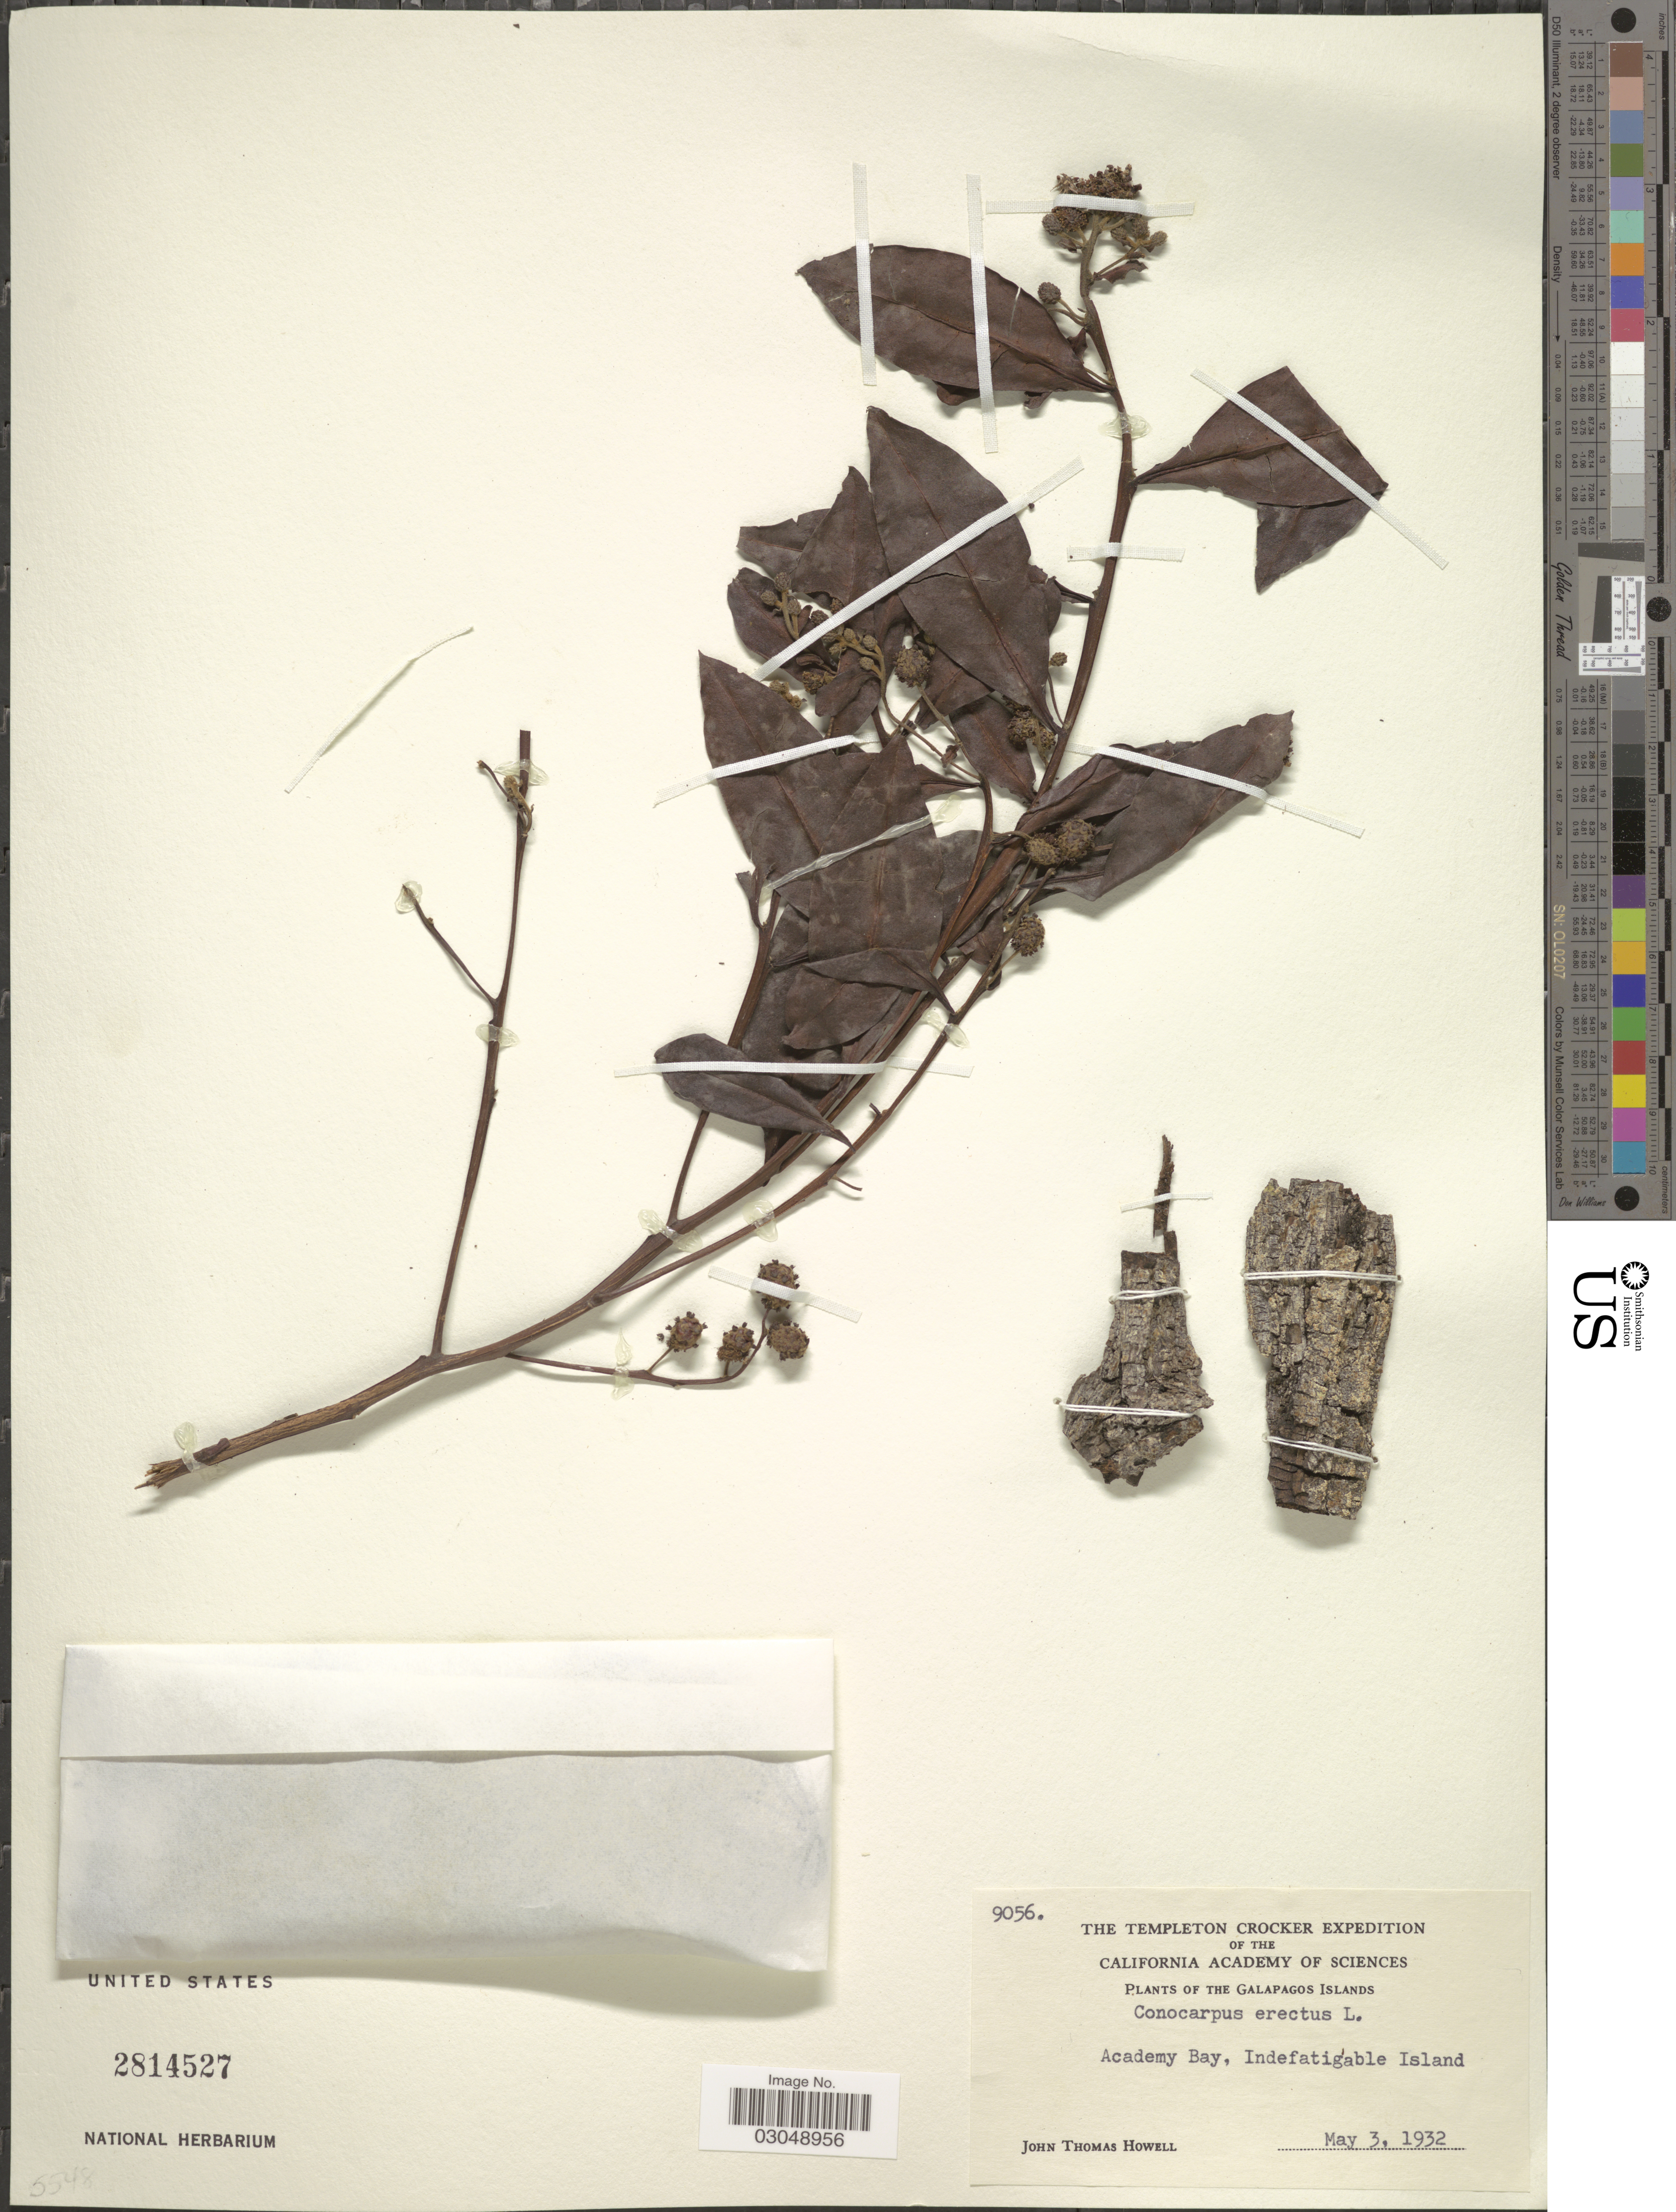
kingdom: Plantae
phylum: Tracheophyta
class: Magnoliopsida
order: Myrtales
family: Combretaceae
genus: Conocarpus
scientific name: Conocarpus erectus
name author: L.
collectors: J. T. Howell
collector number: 9056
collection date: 1932-05-03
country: Ecuador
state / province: Colón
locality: Galapagos Islands. Academy Bay, Indefatigáble Island.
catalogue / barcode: US 2814527